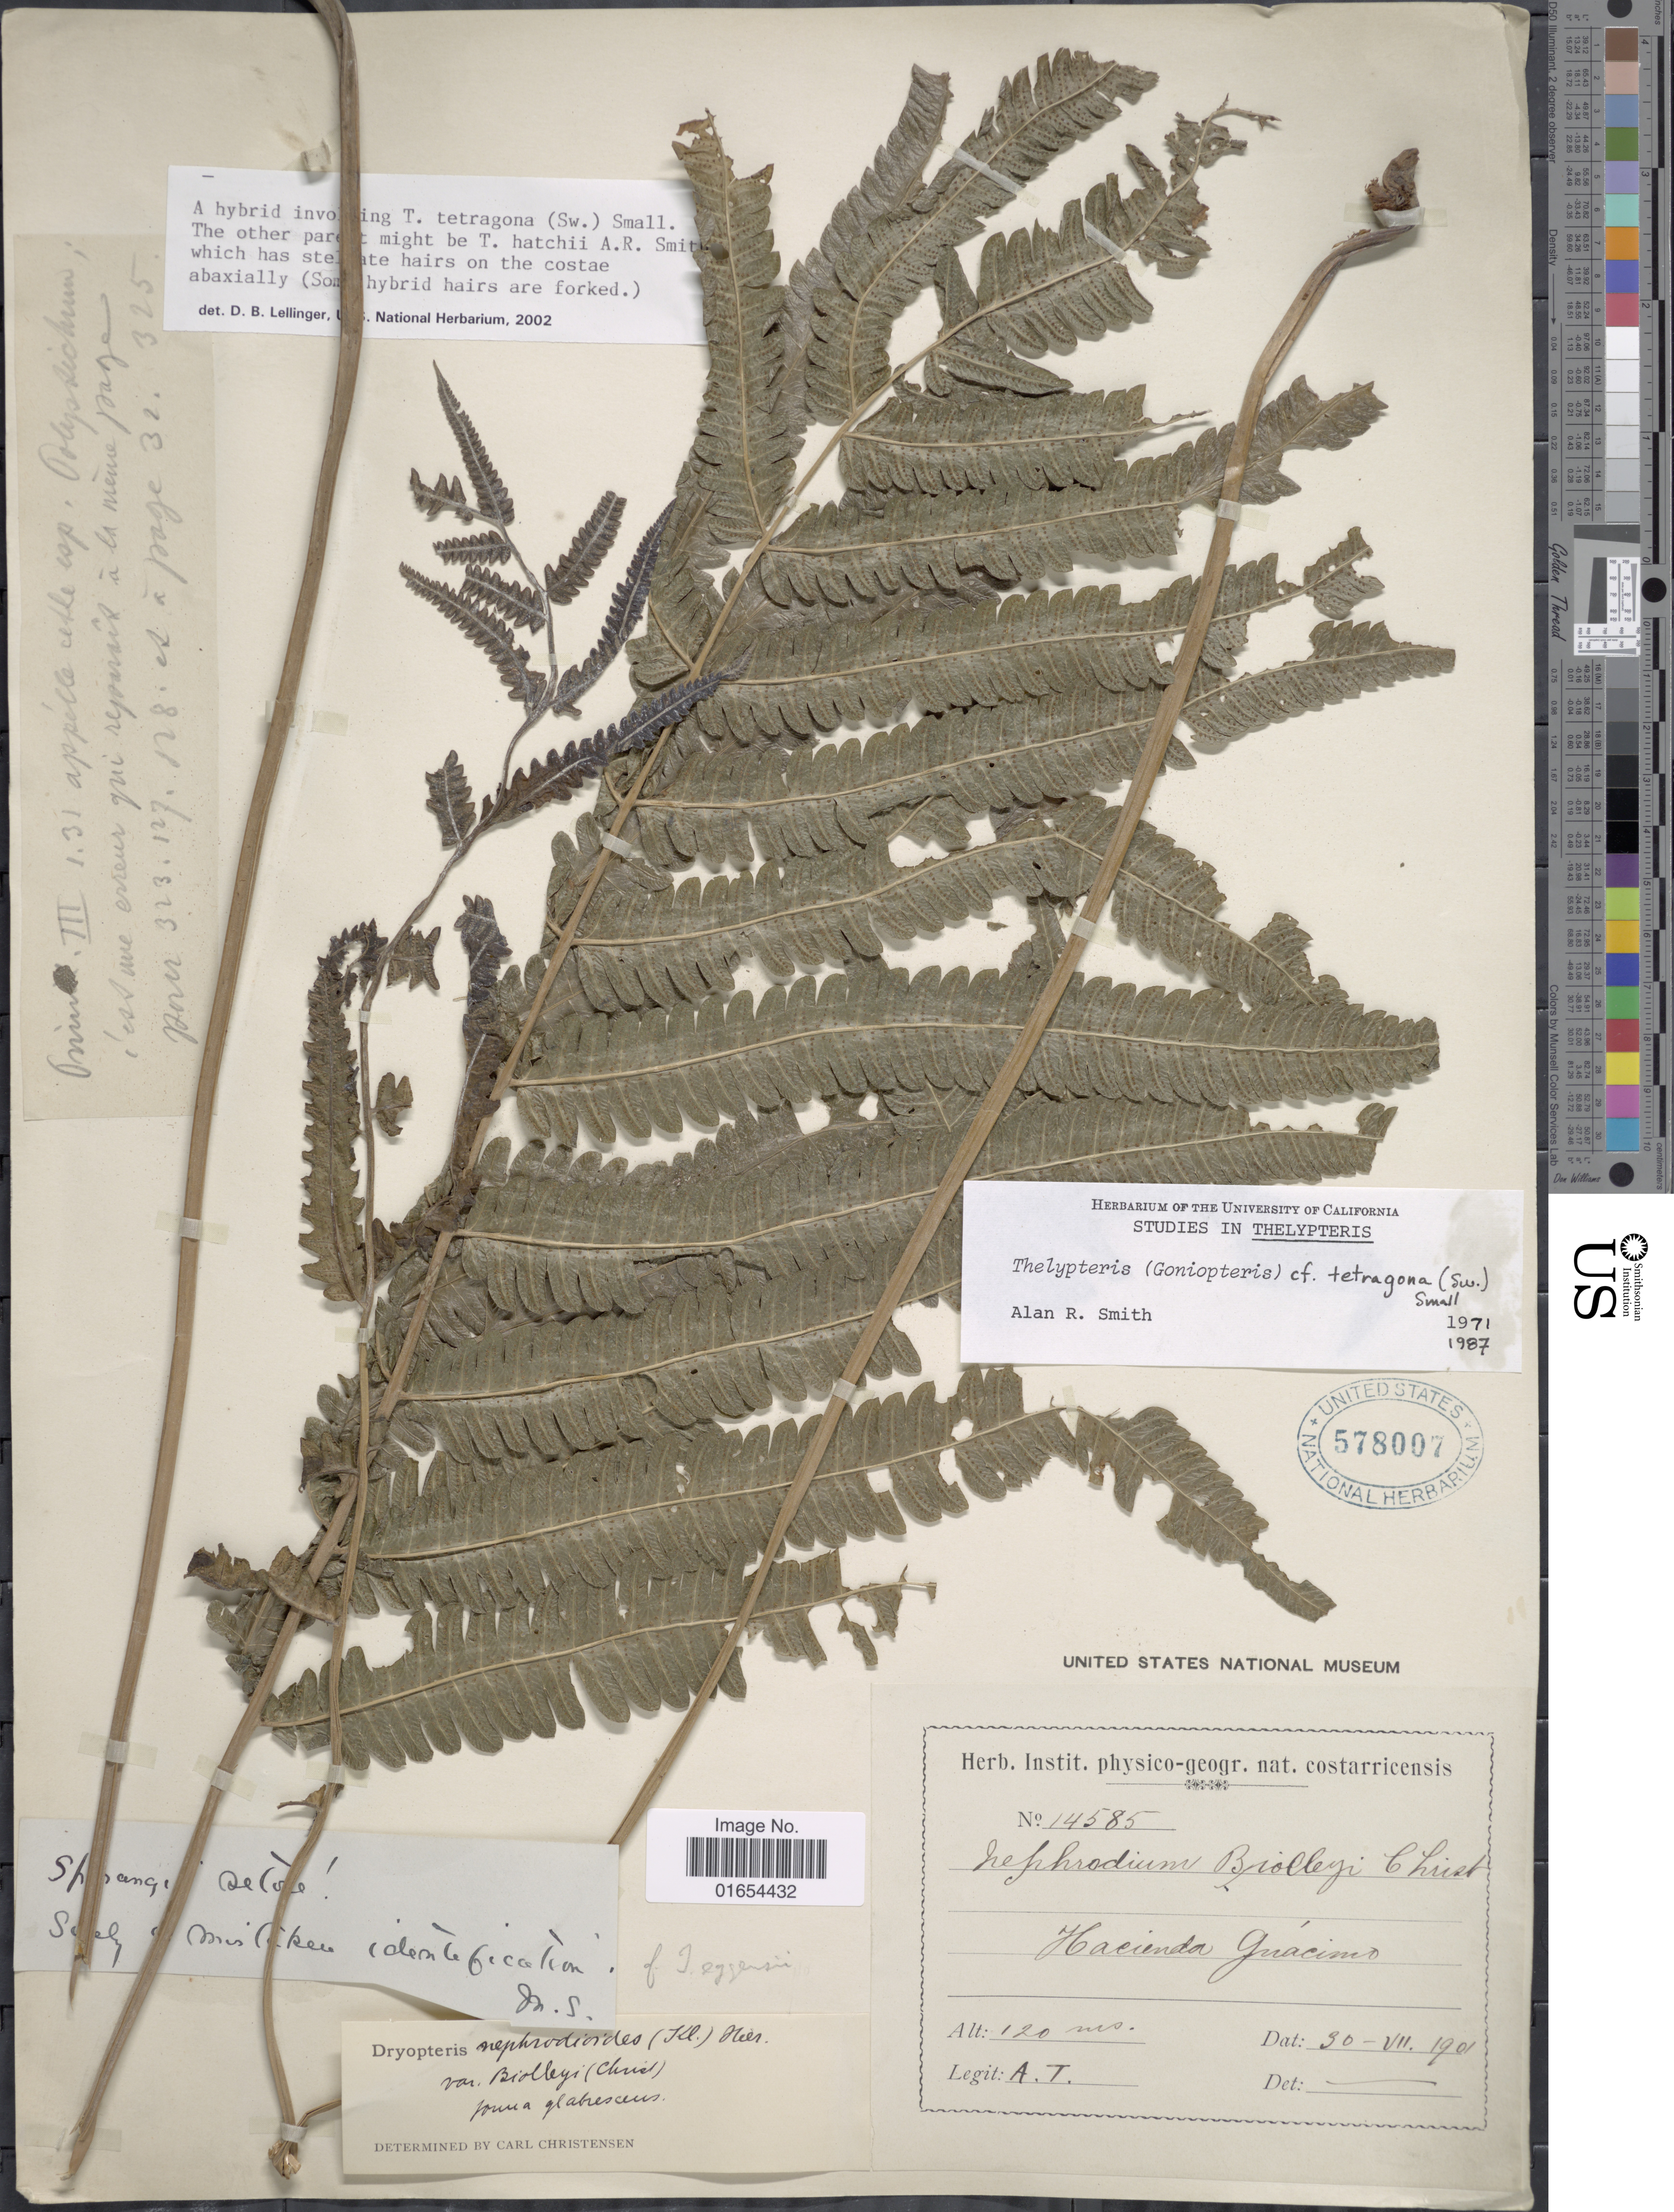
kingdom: Plantae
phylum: Tracheophyta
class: Polypodiopsida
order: Polypodiales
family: Thelypteridaceae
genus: Goniopteris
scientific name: Goniopteris tetragona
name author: (C. Presl) Sw.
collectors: A. T.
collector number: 14585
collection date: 1901-07-30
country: Costa Rica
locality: Hacienda Guacimo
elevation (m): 120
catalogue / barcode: US 578007